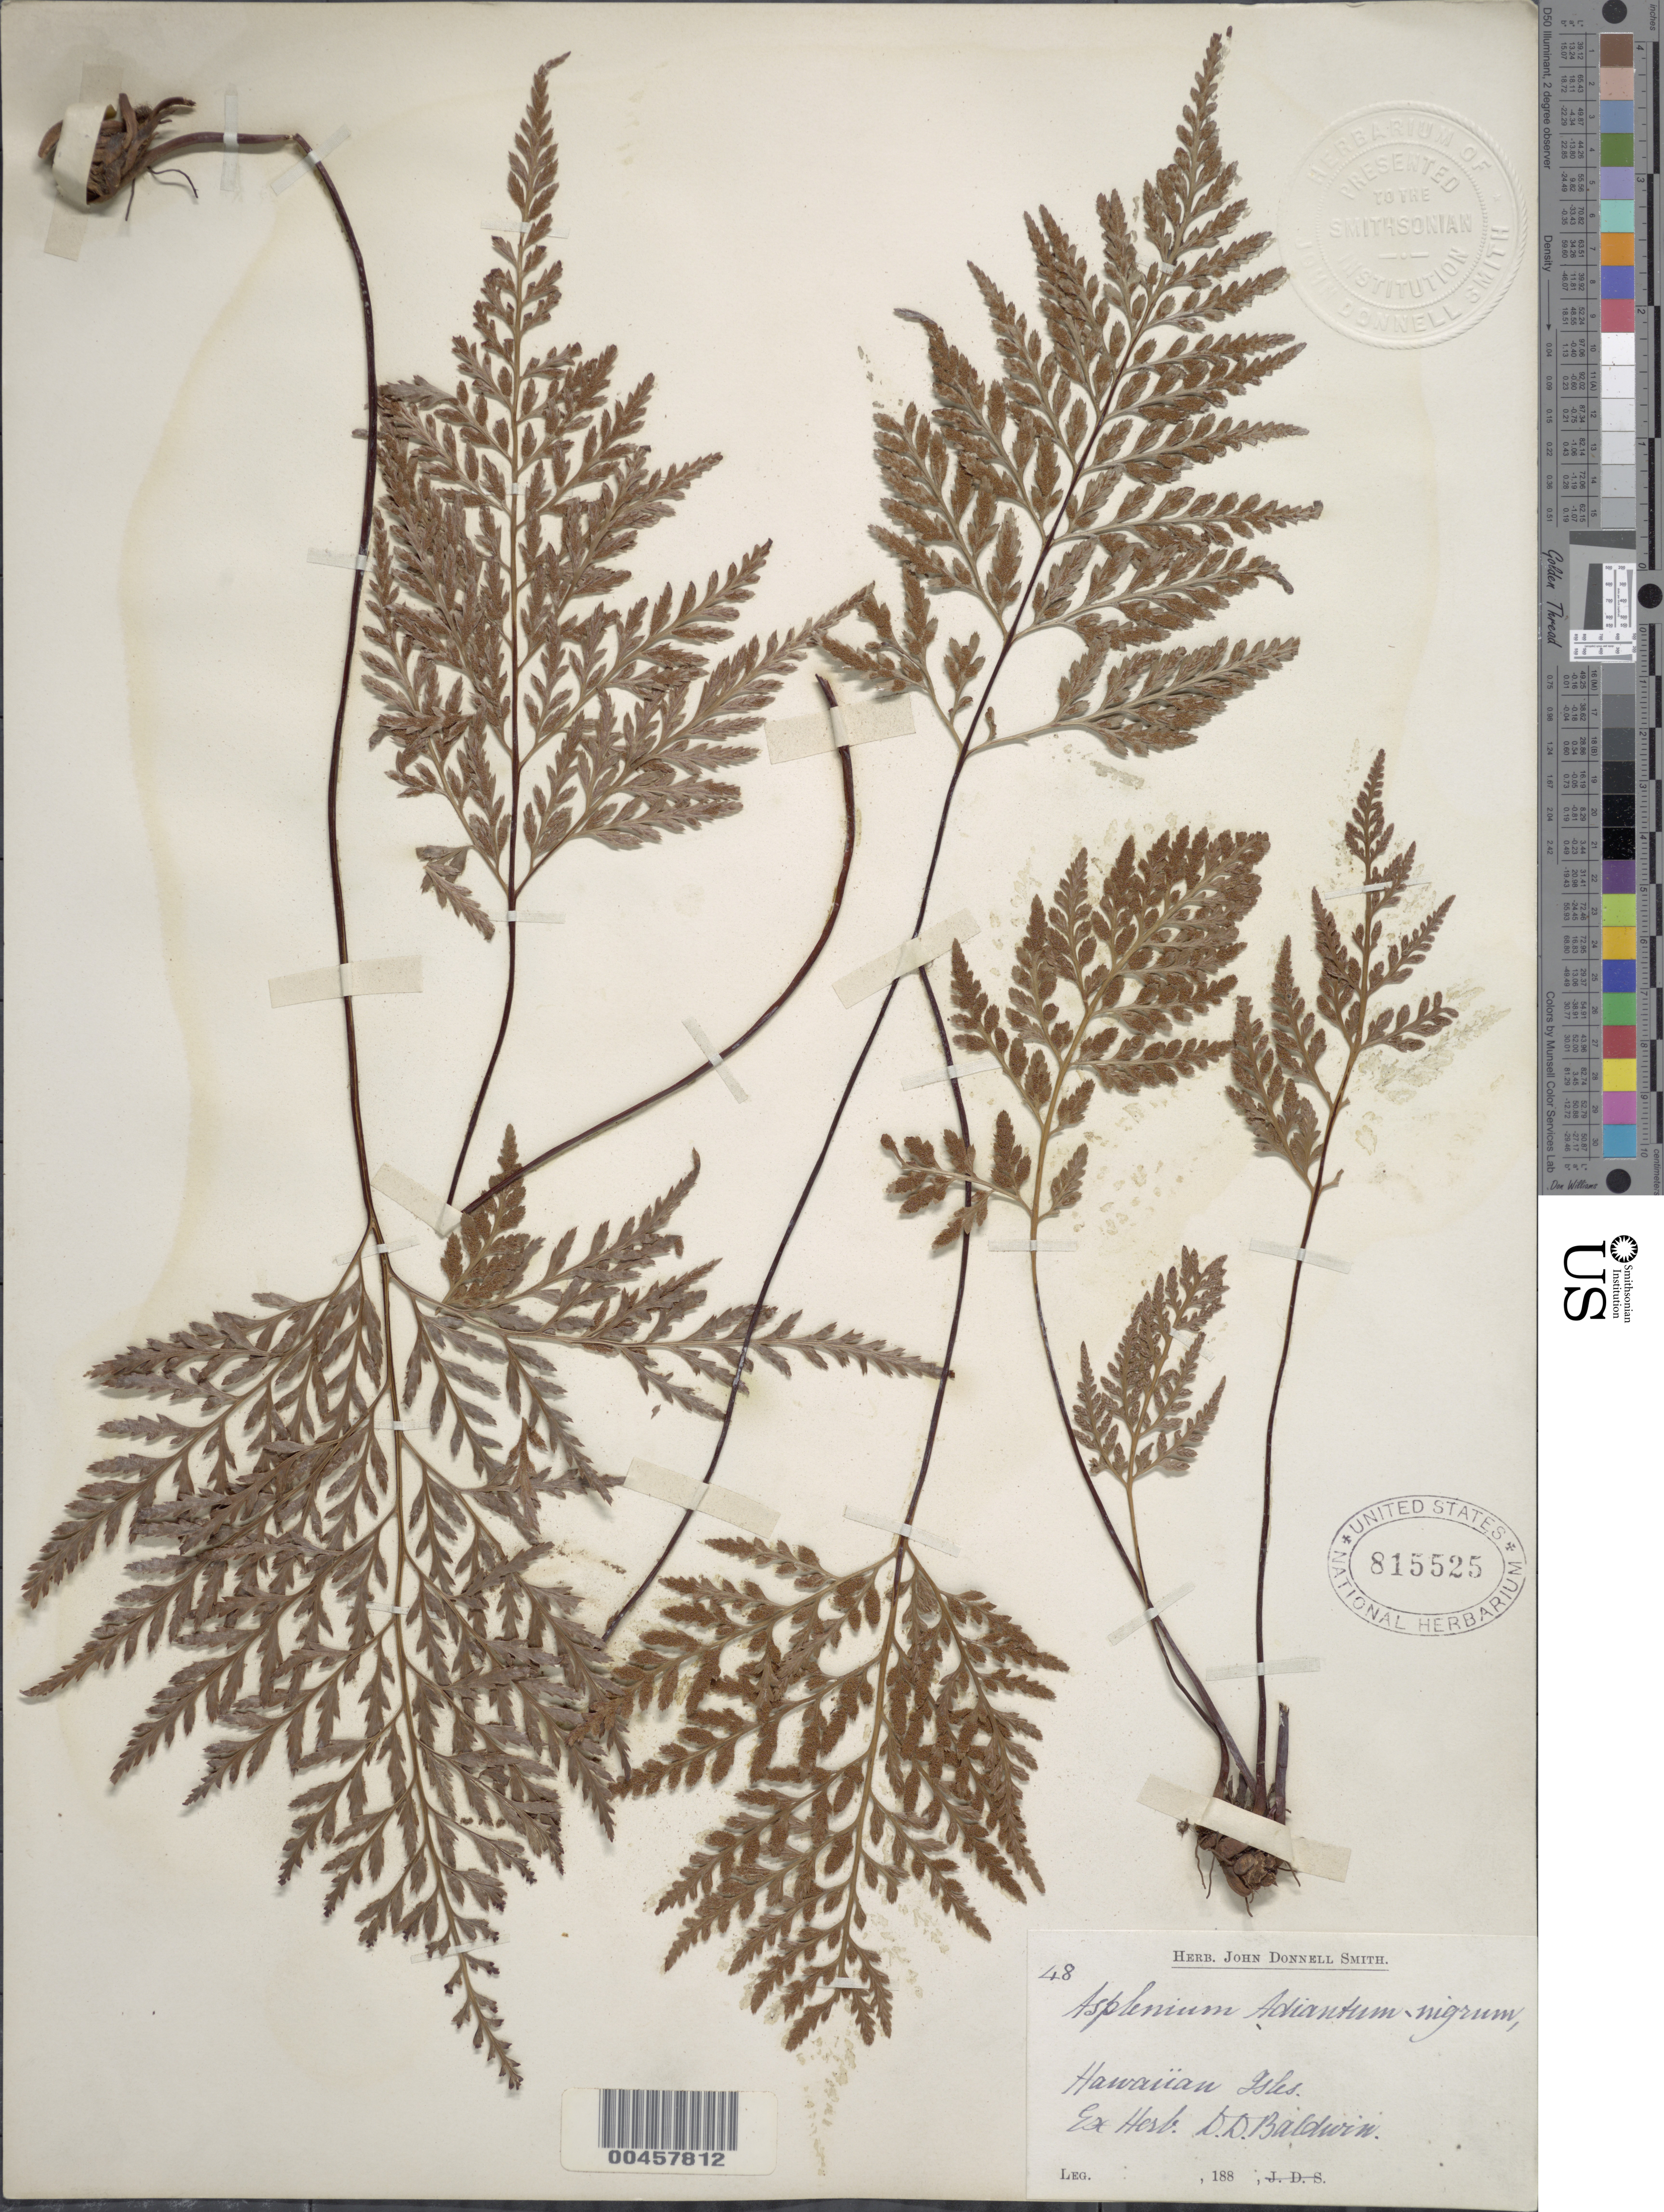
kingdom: Plantae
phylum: Tracheophyta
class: Polypodiopsida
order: Polypodiales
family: Aspleniaceae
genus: Asplenium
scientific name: Asplenium adiantum-nigrum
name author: L.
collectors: D. Baldwin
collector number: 48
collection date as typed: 188?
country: United States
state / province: Hawaii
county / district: Hawaii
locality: Hawaiian Isles.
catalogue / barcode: US 815525